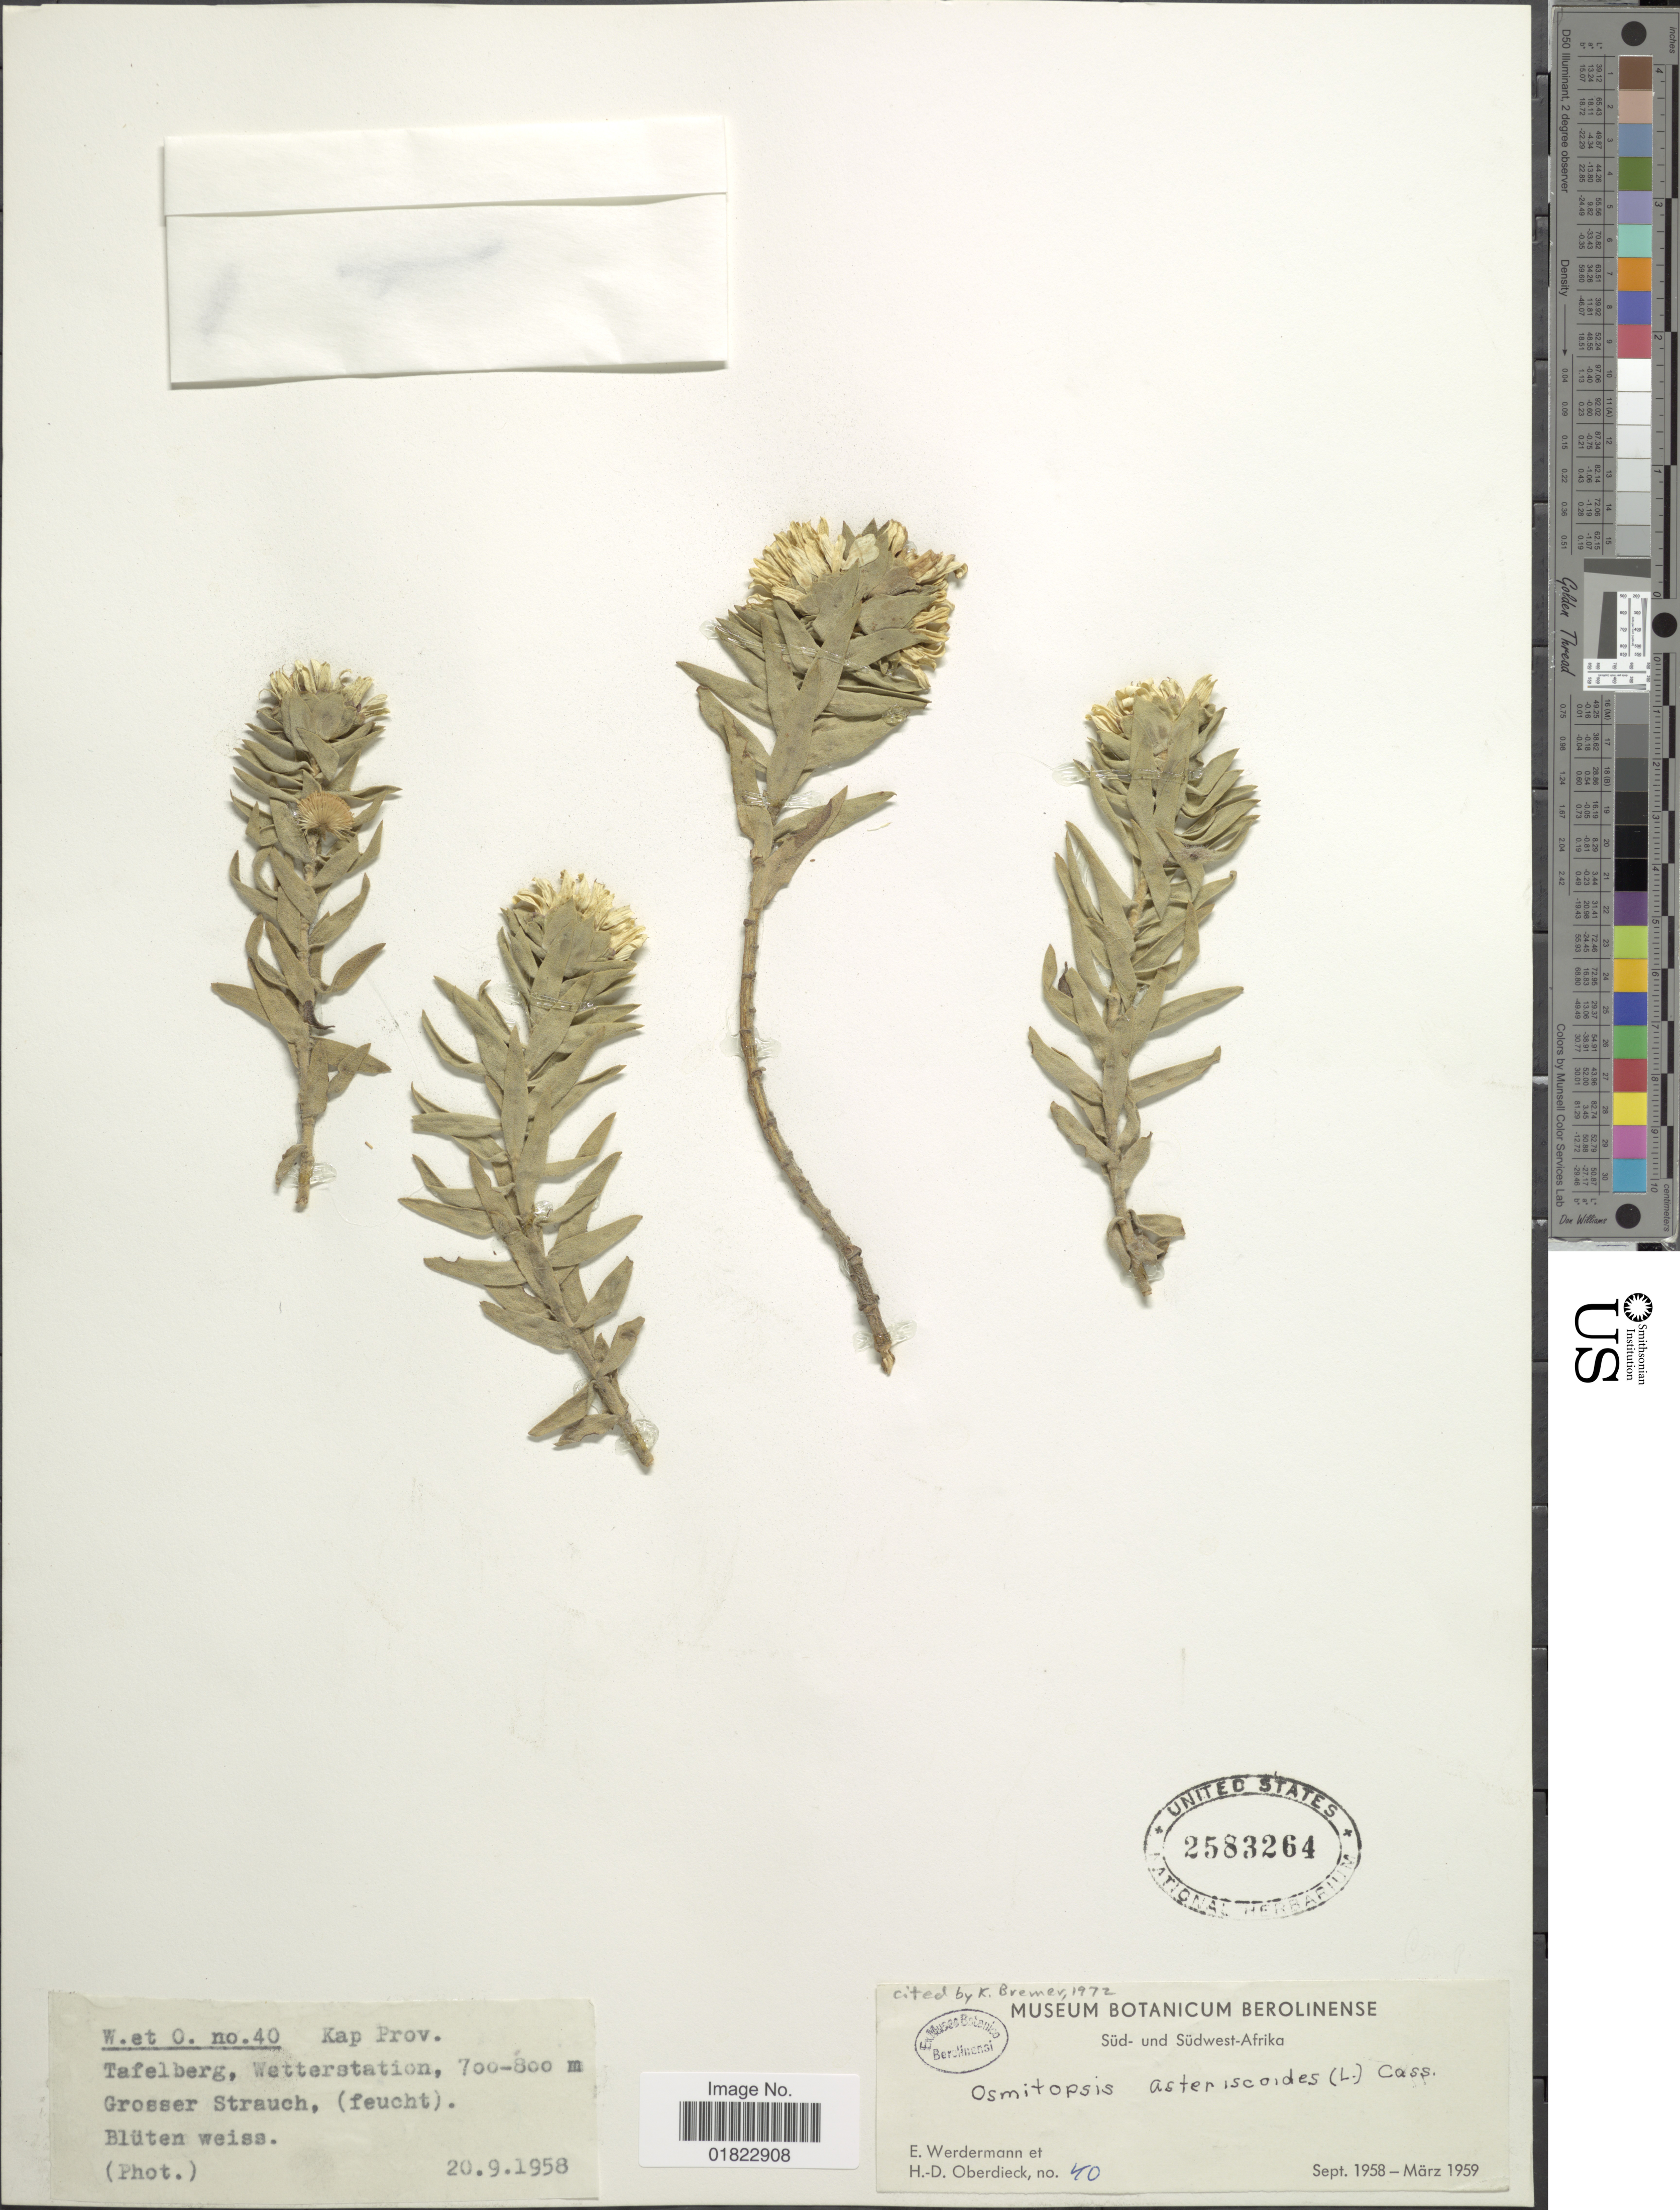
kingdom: Plantae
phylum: Tracheophyta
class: Magnoliopsida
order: Asterales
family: Asteraceae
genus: Osmitopsis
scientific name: Osmitopsis astericoides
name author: (Berg) Less.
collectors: E. Wedermann & H. Oberdieck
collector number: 40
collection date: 1958-09-20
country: South Africa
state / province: Western Cape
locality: Kap. Prov. Tafelberg, Wetterstation. Grosser Strauch, (feucht).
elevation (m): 700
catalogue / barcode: US 2583264